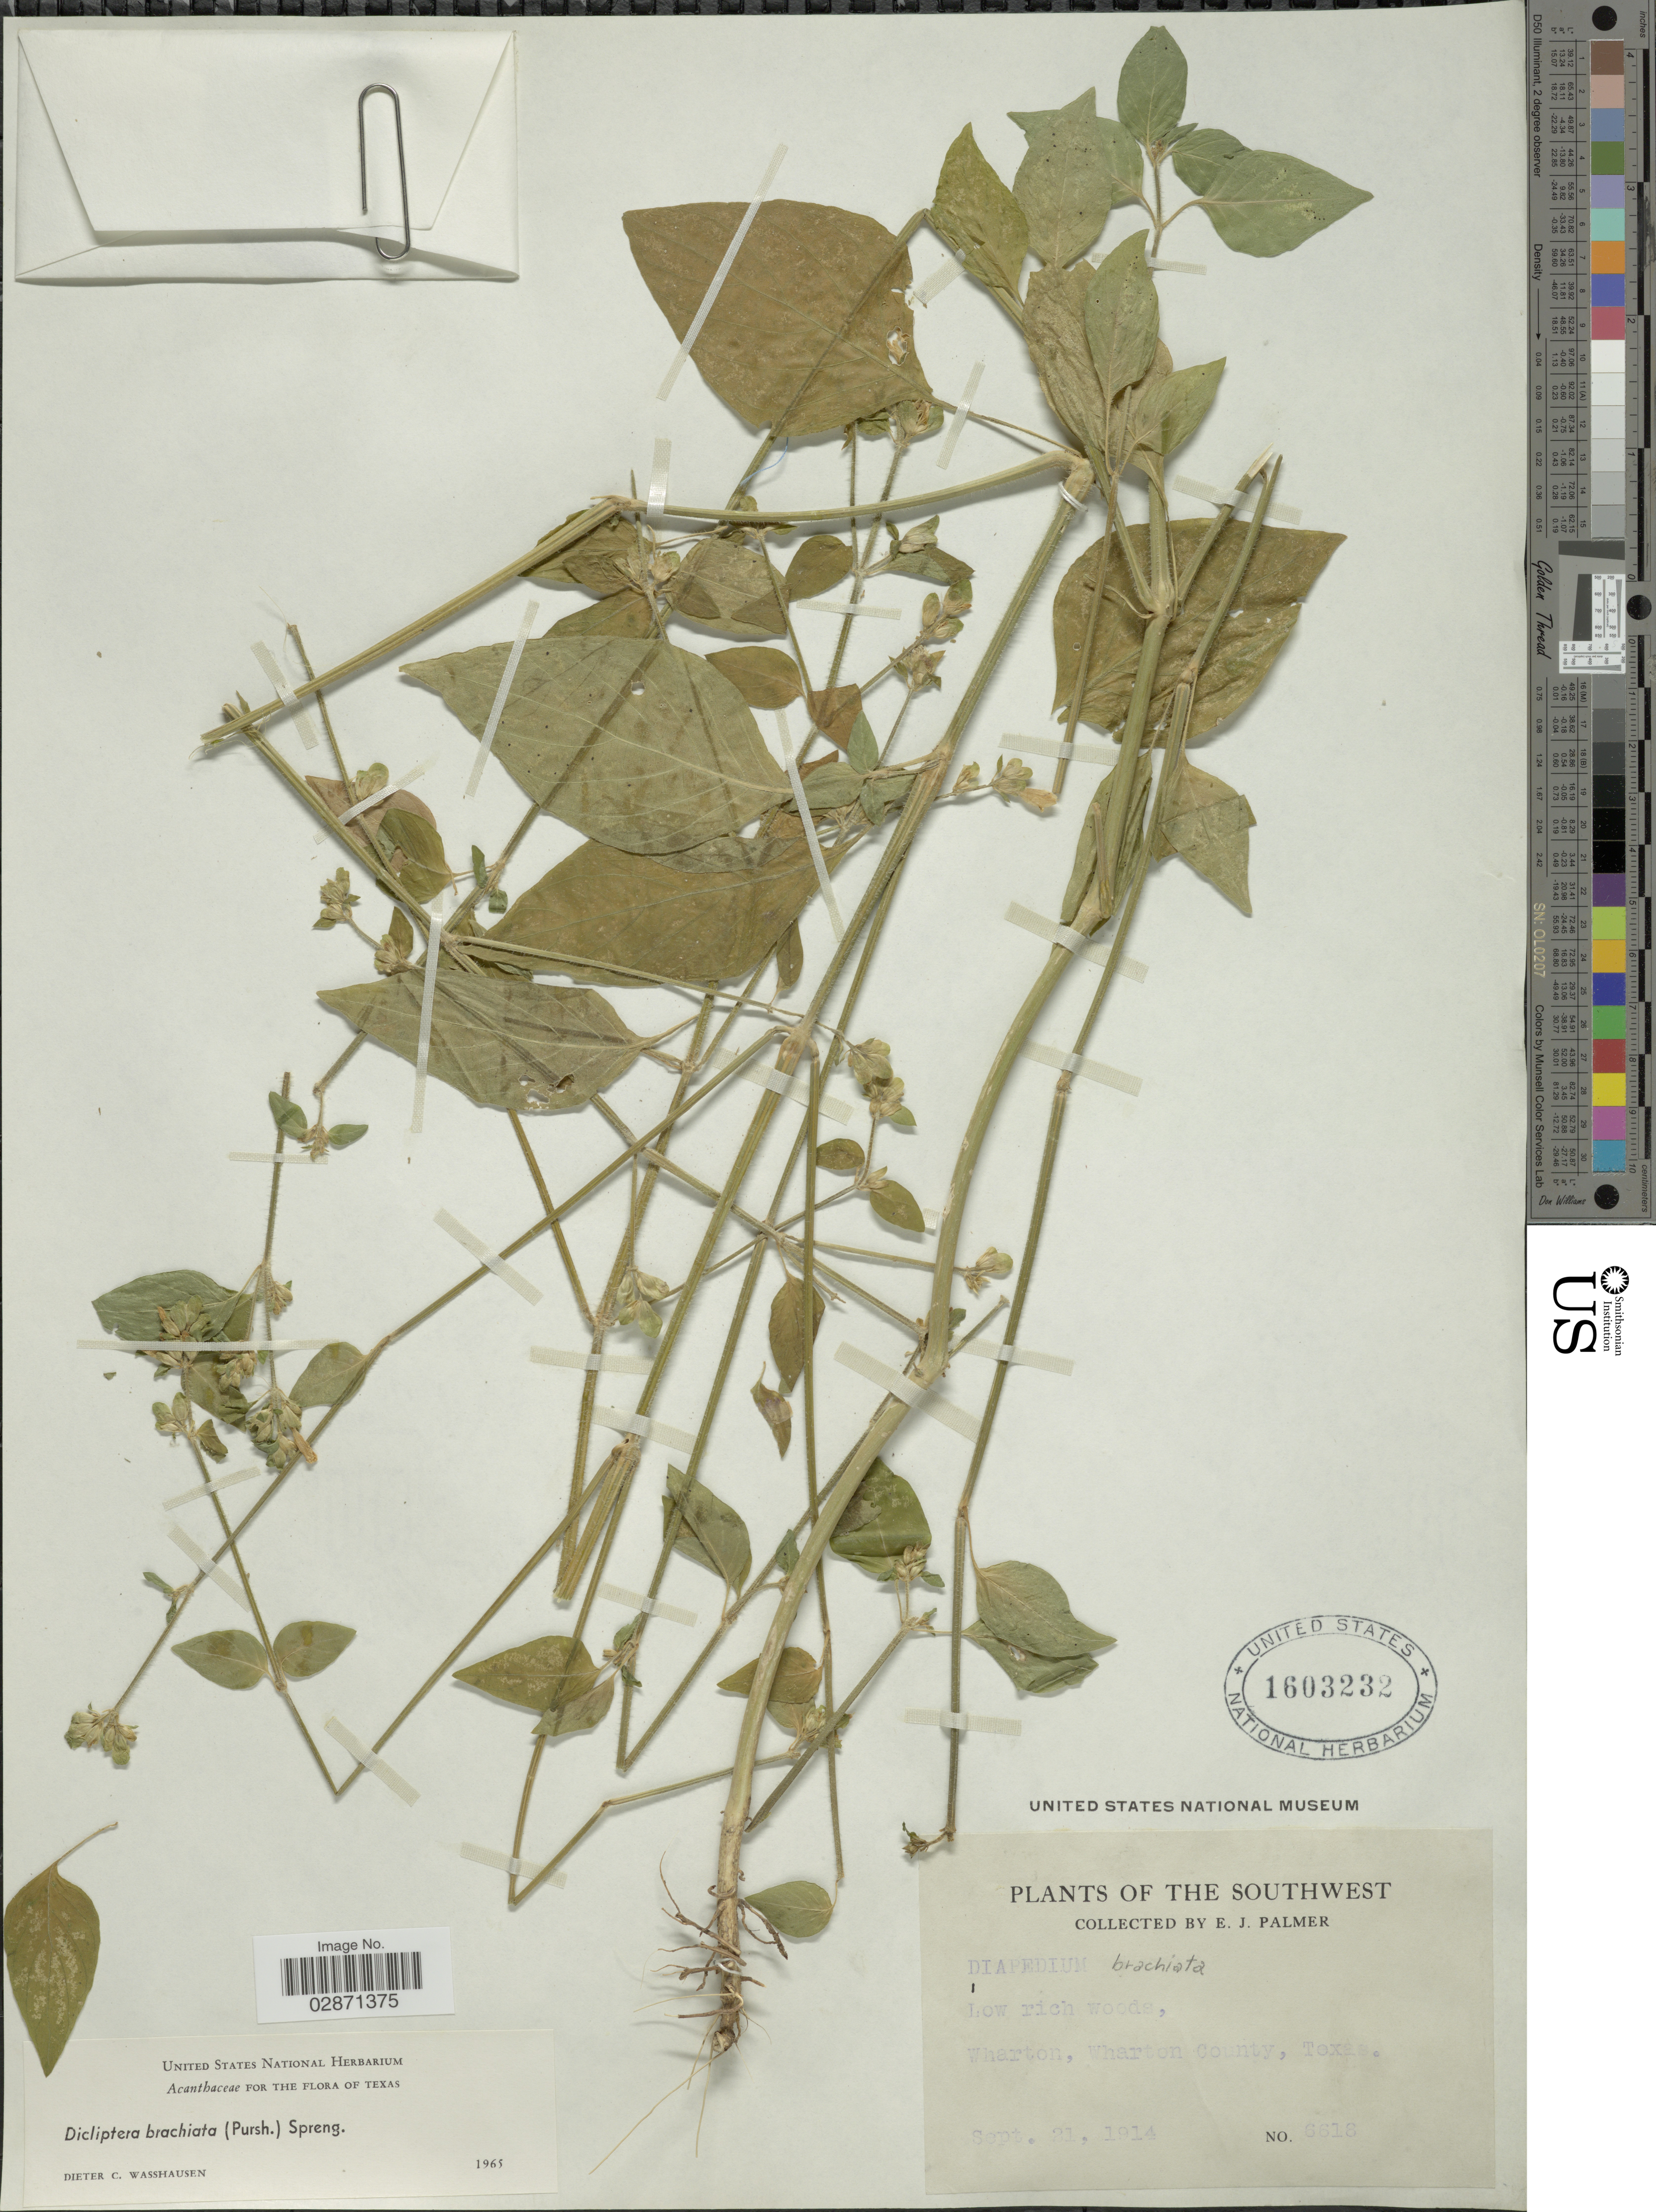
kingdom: Plantae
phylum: Tracheophyta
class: Magnoliopsida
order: Lamiales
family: Acanthaceae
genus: Dicliptera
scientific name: Dicliptera brachiata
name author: (Pursh) Spreng.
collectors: E. J. Palmer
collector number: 6618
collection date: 1914-09-21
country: United States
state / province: Texas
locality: The Southwest. Wharton, Wharton County.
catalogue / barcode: US 1603232